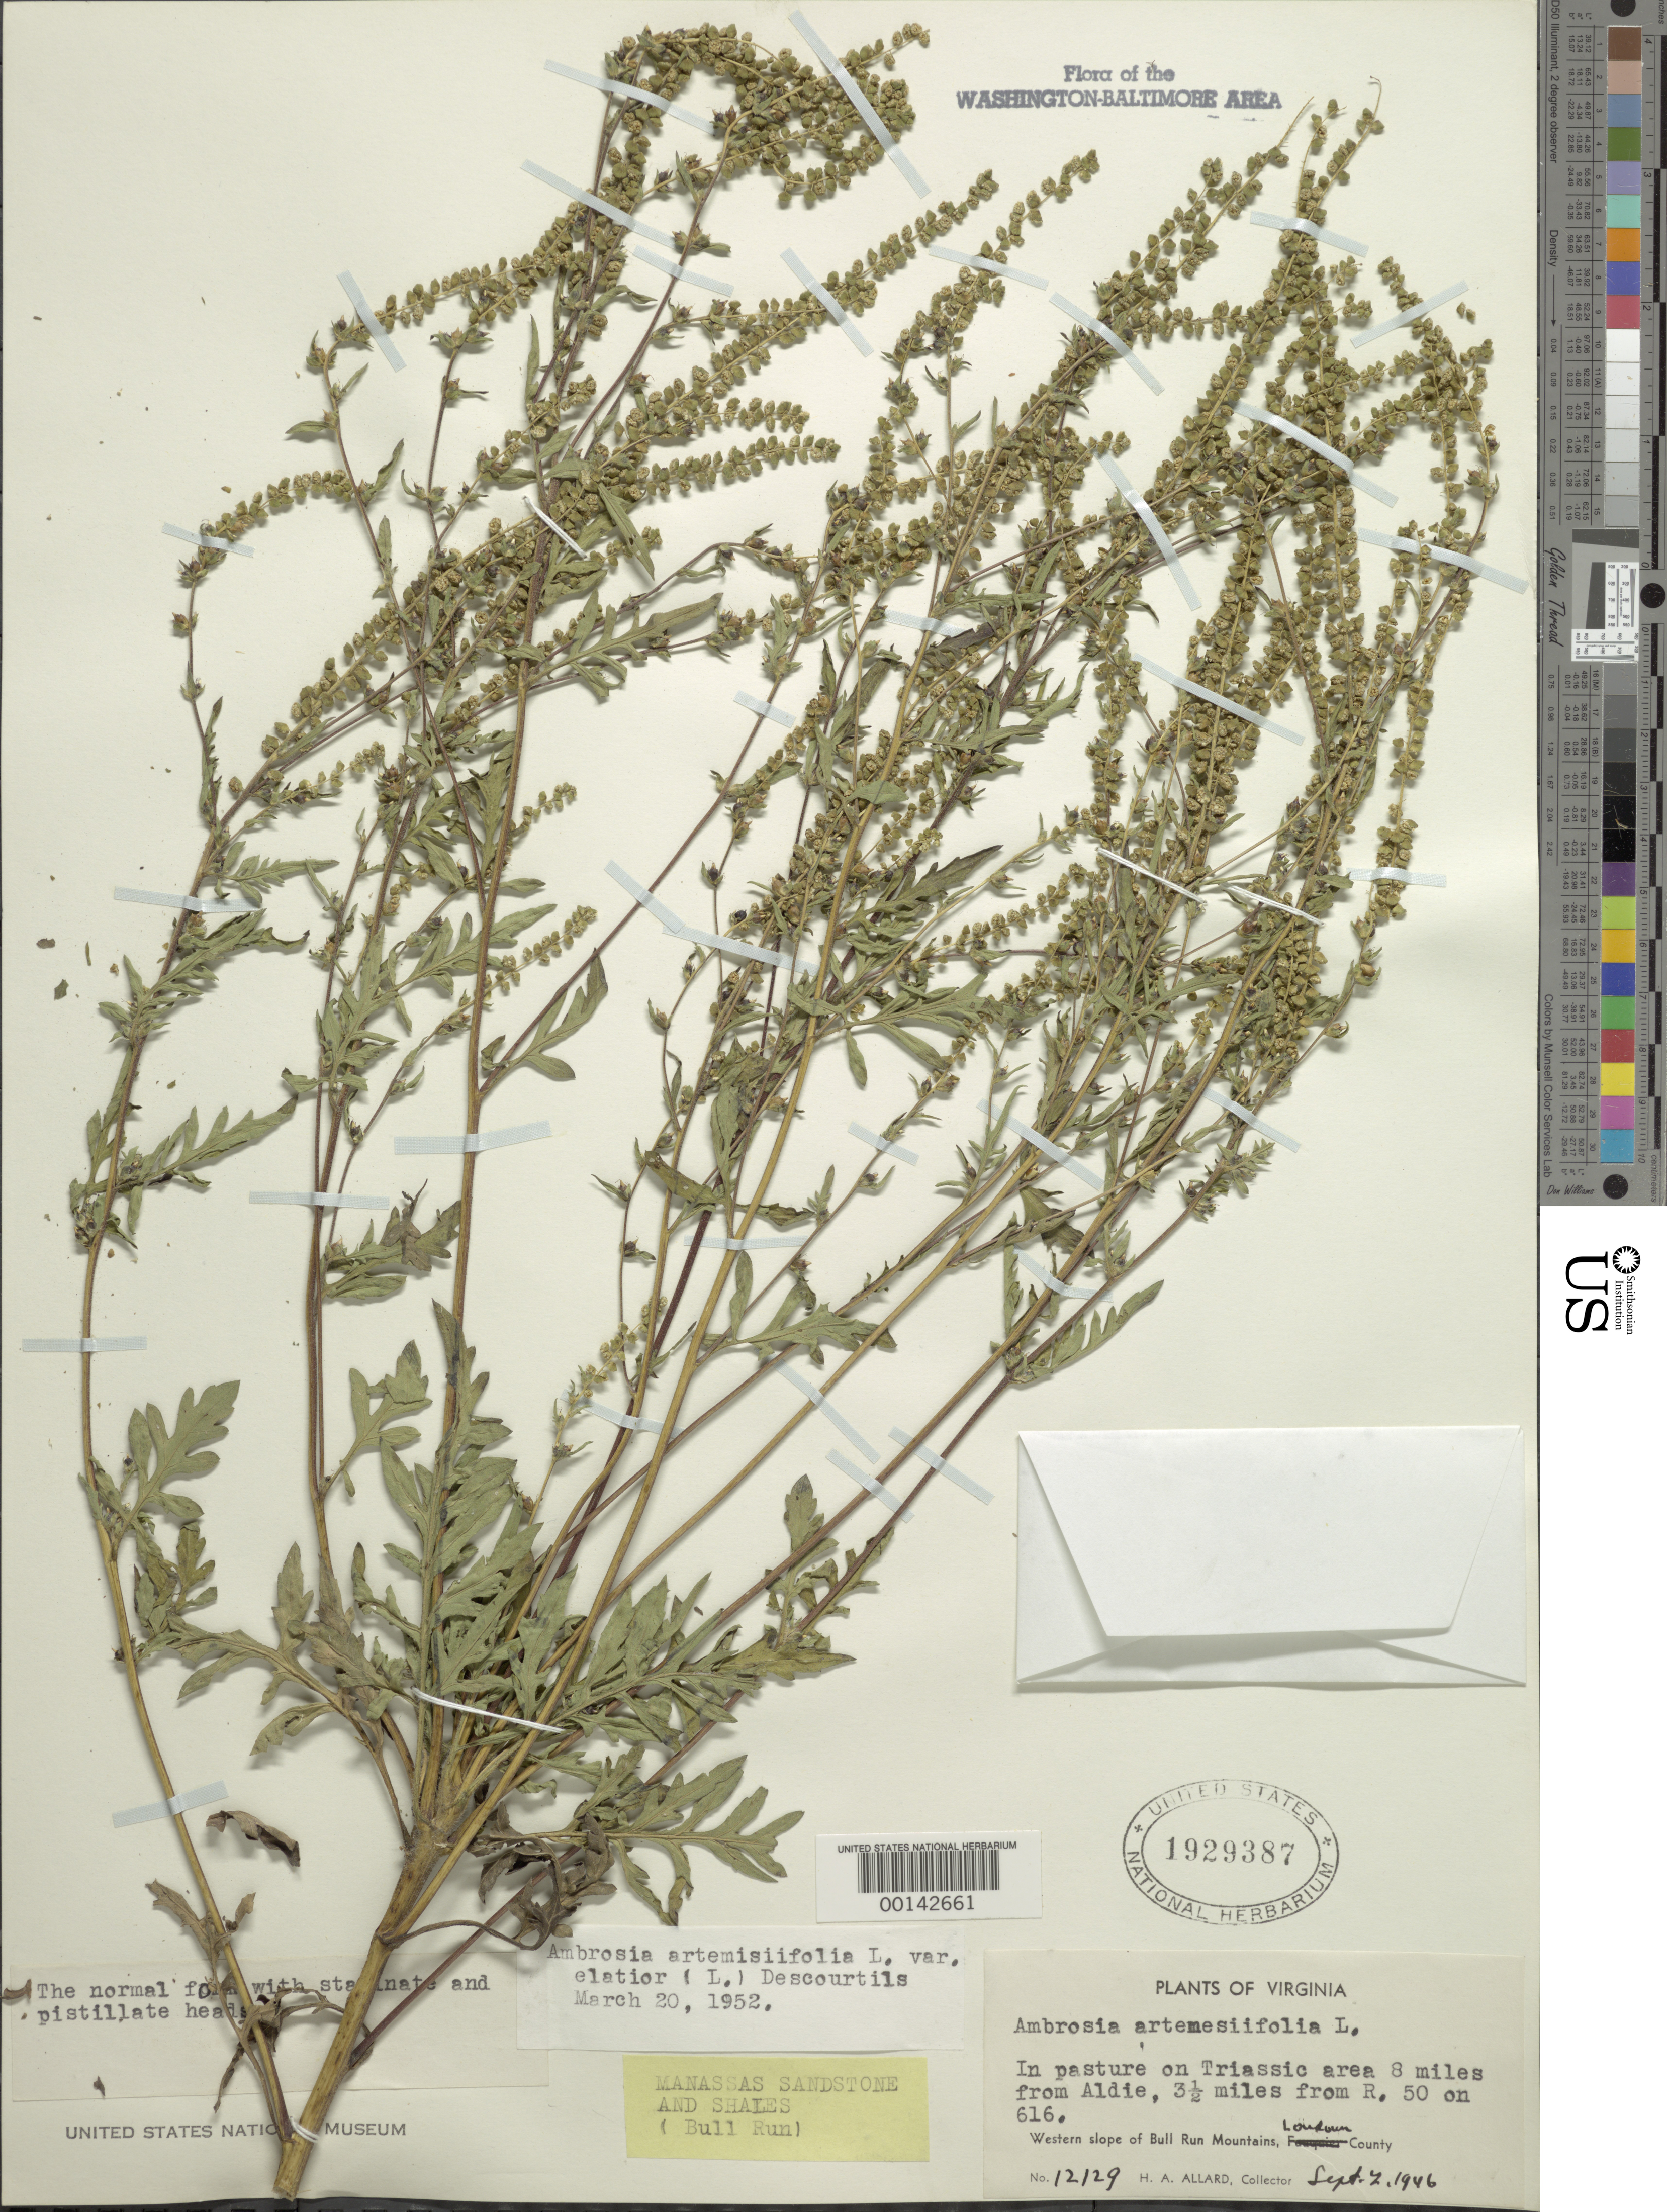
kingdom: Plantae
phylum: Tracheophyta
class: Magnoliopsida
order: Asterales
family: Asteraceae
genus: Ambrosia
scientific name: Ambrosia artemisiifolia var. elatior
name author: (L.) Descourt.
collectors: H. A. Allard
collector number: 12129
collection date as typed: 02 Sep 1946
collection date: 1946-09-02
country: United States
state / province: Virginia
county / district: Loudoun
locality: Rt. 616 near Rt.50 and Aldie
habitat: Pasture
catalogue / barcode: US 1929387